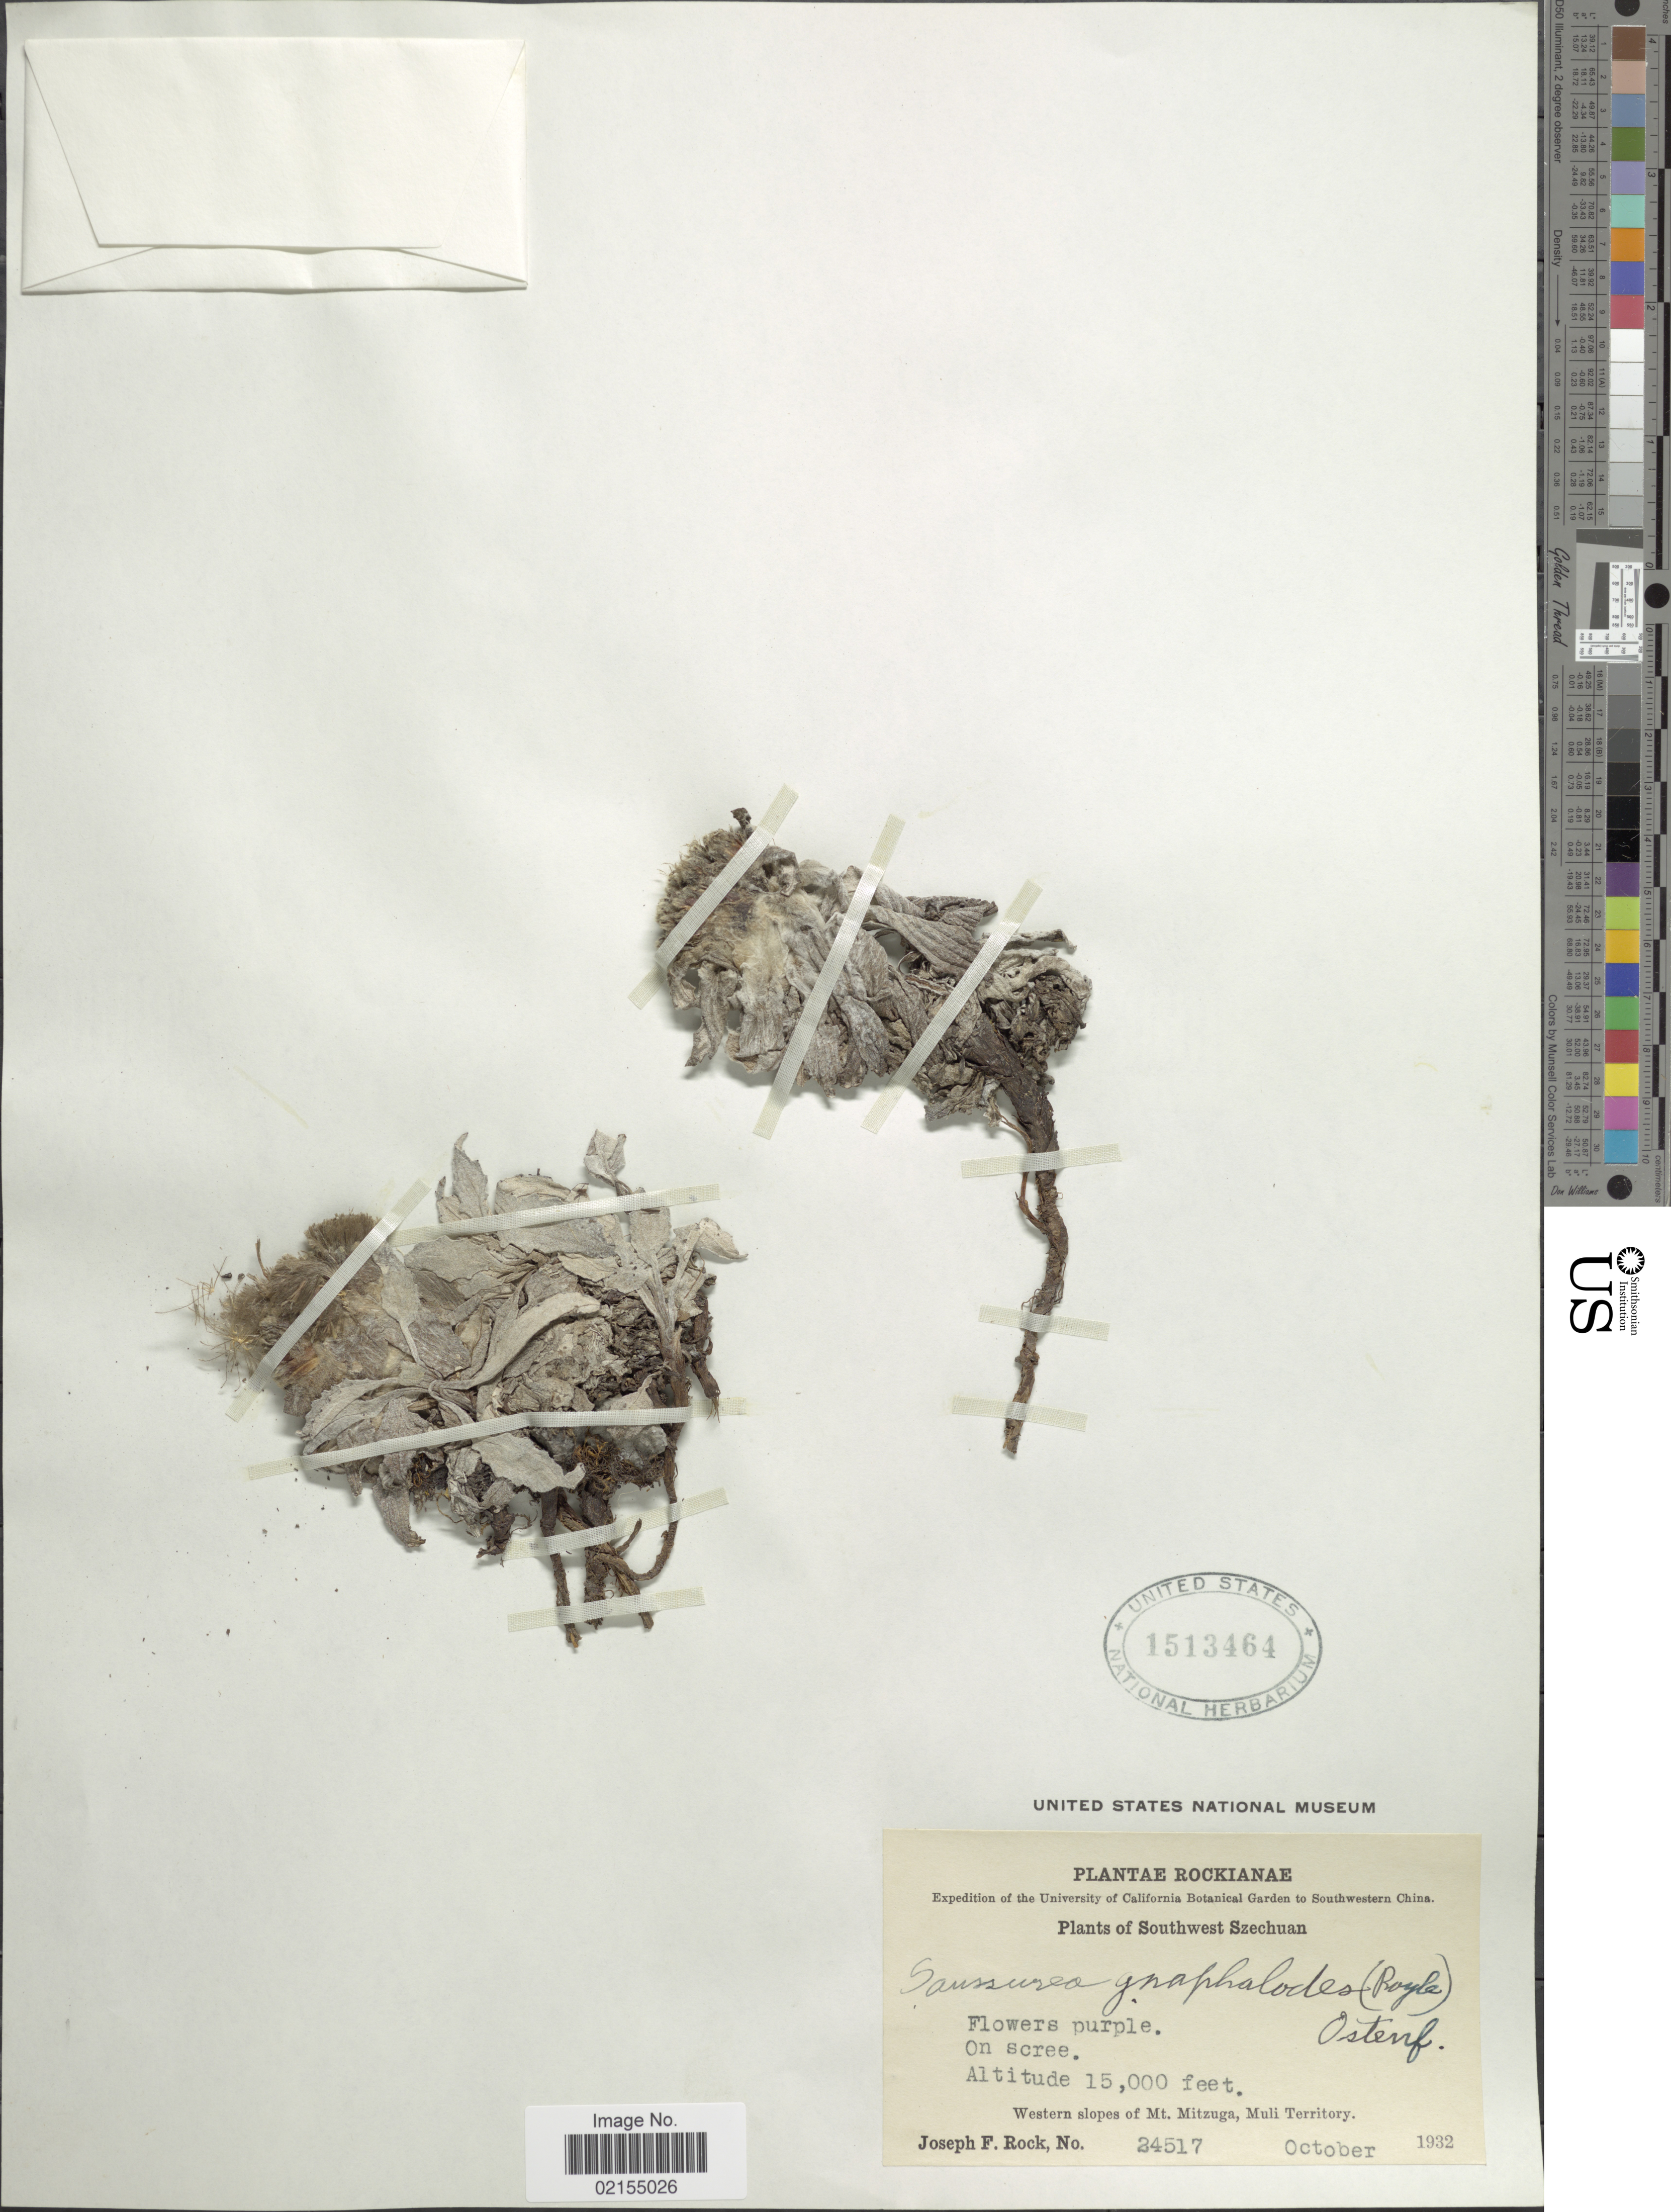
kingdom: Plantae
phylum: Tracheophyta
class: Magnoliopsida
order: Asterales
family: Asteraceae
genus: Saussurea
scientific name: Saussurea quercifolia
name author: W.W. Sm.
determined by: Chen, Yousheng S.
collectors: J. F. Rock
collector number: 24517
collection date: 1932-10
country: China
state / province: Sichuan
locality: Rockianae, Southwest Szechuan, Western slopes of Mt. Mitzuga, Muli Territory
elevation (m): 4572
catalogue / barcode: US 1513464